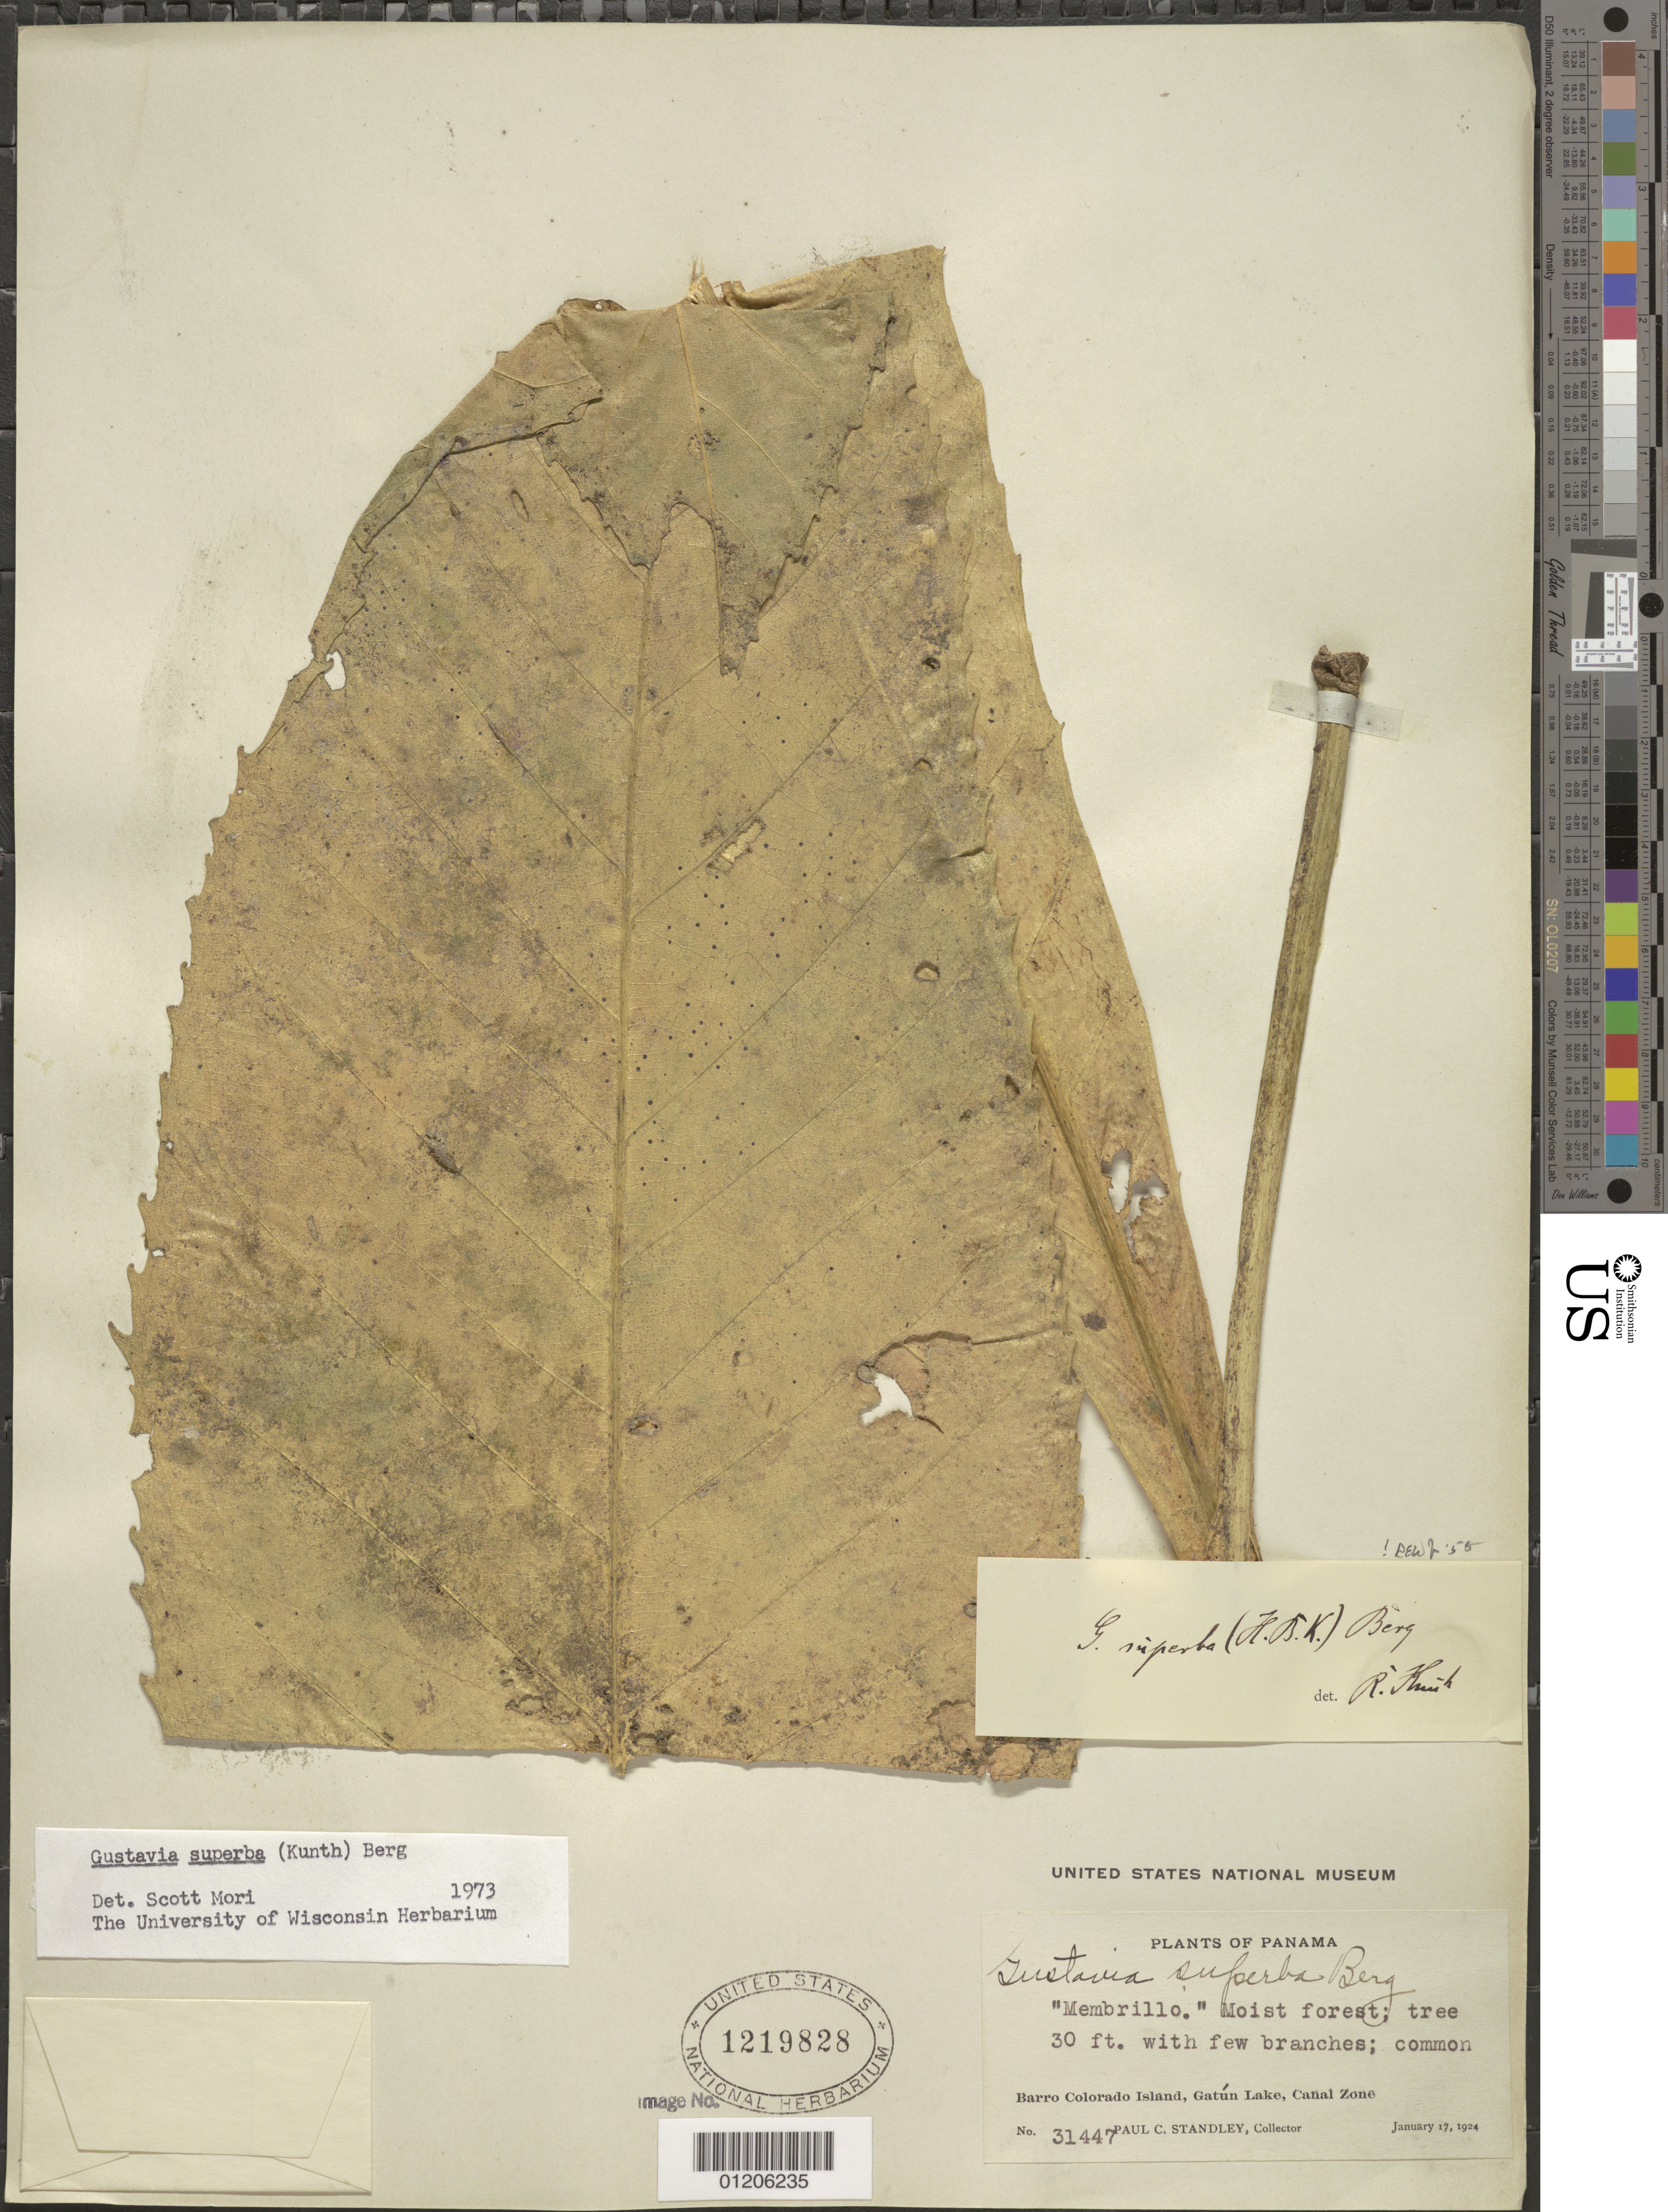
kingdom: Plantae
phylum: Tracheophyta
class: Magnoliopsida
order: Ericales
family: Lecythidaceae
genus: Gustavia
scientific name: Gustavia superba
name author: (Kunth) O. Berg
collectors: P. C. Standley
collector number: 31447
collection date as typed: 17 Jan 1924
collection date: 1924-01-17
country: Panama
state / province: Panamá Oeste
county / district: Canal Zone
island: Barro Colorado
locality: Barro Colorado Island, Gatun Lake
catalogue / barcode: US 1219828